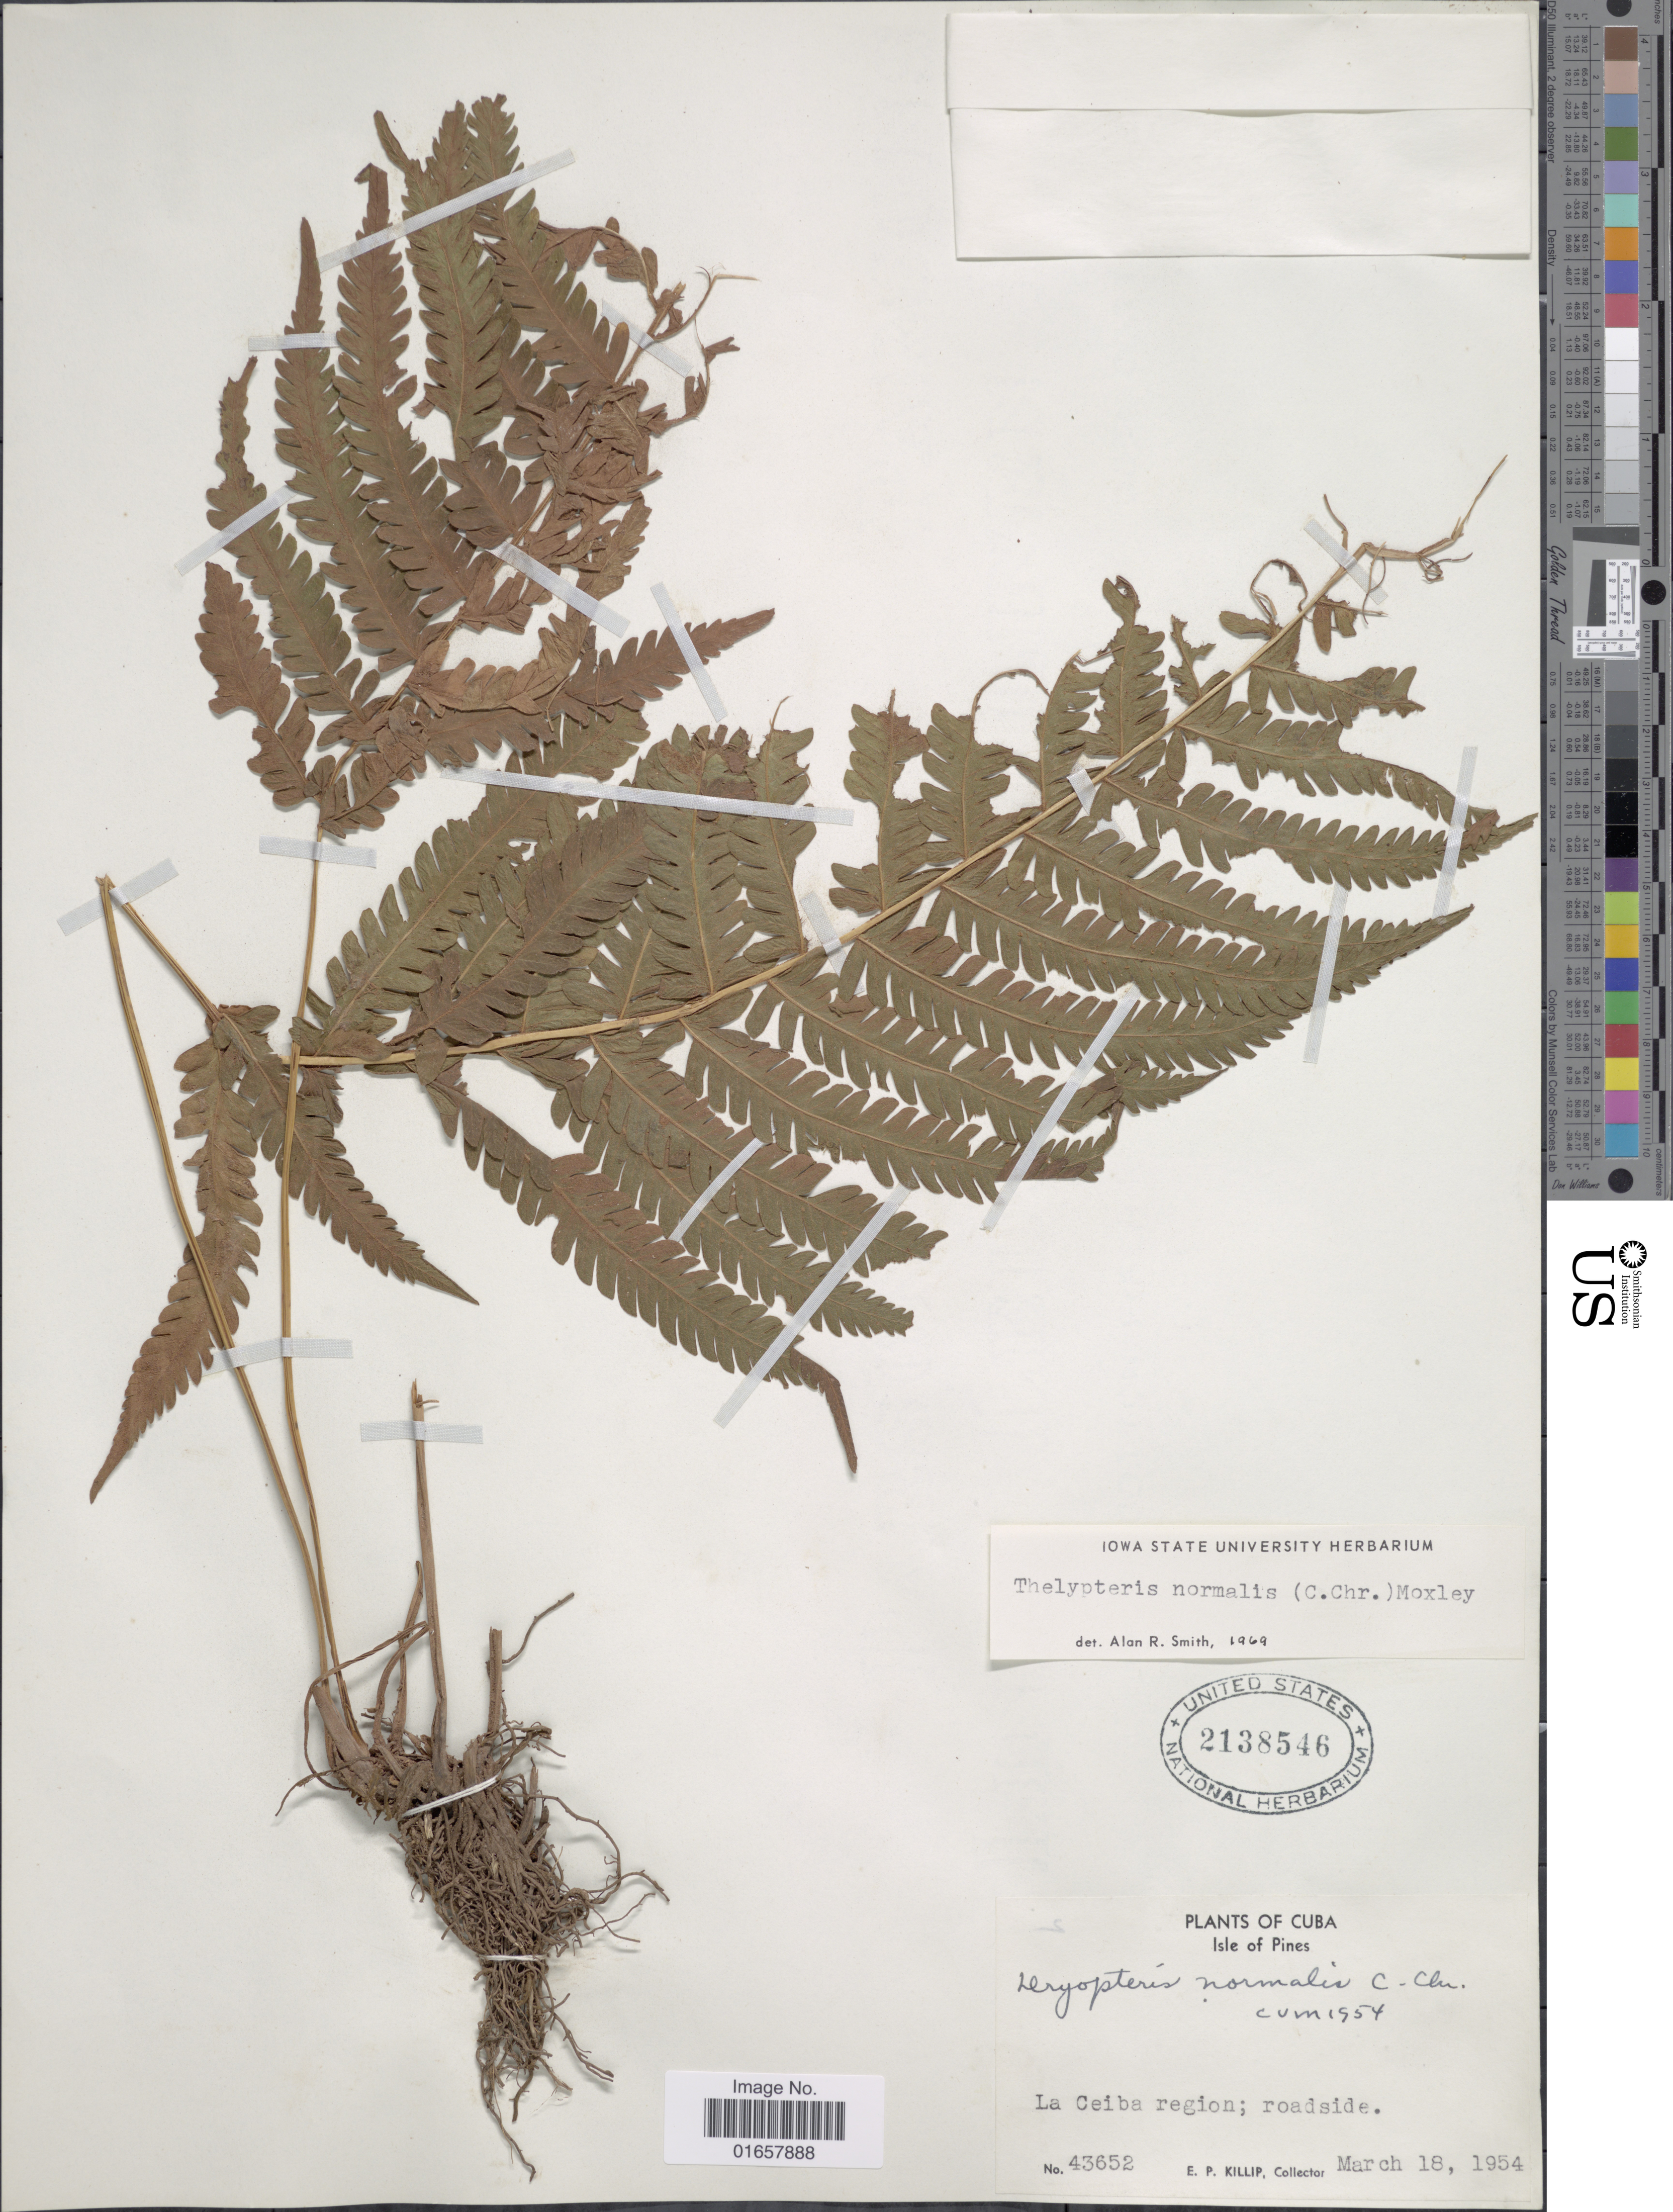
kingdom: Plantae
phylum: Tracheophyta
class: Polypodiopsida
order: Polypodiales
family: Thelypteridaceae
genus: Christella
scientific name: Christella kunthii comb. ined.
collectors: E. P. Killip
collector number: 43652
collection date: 1954-03-18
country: Cuba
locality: Cuba, Isle of Pines, La Ceiba region; roadside.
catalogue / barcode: US 2138546